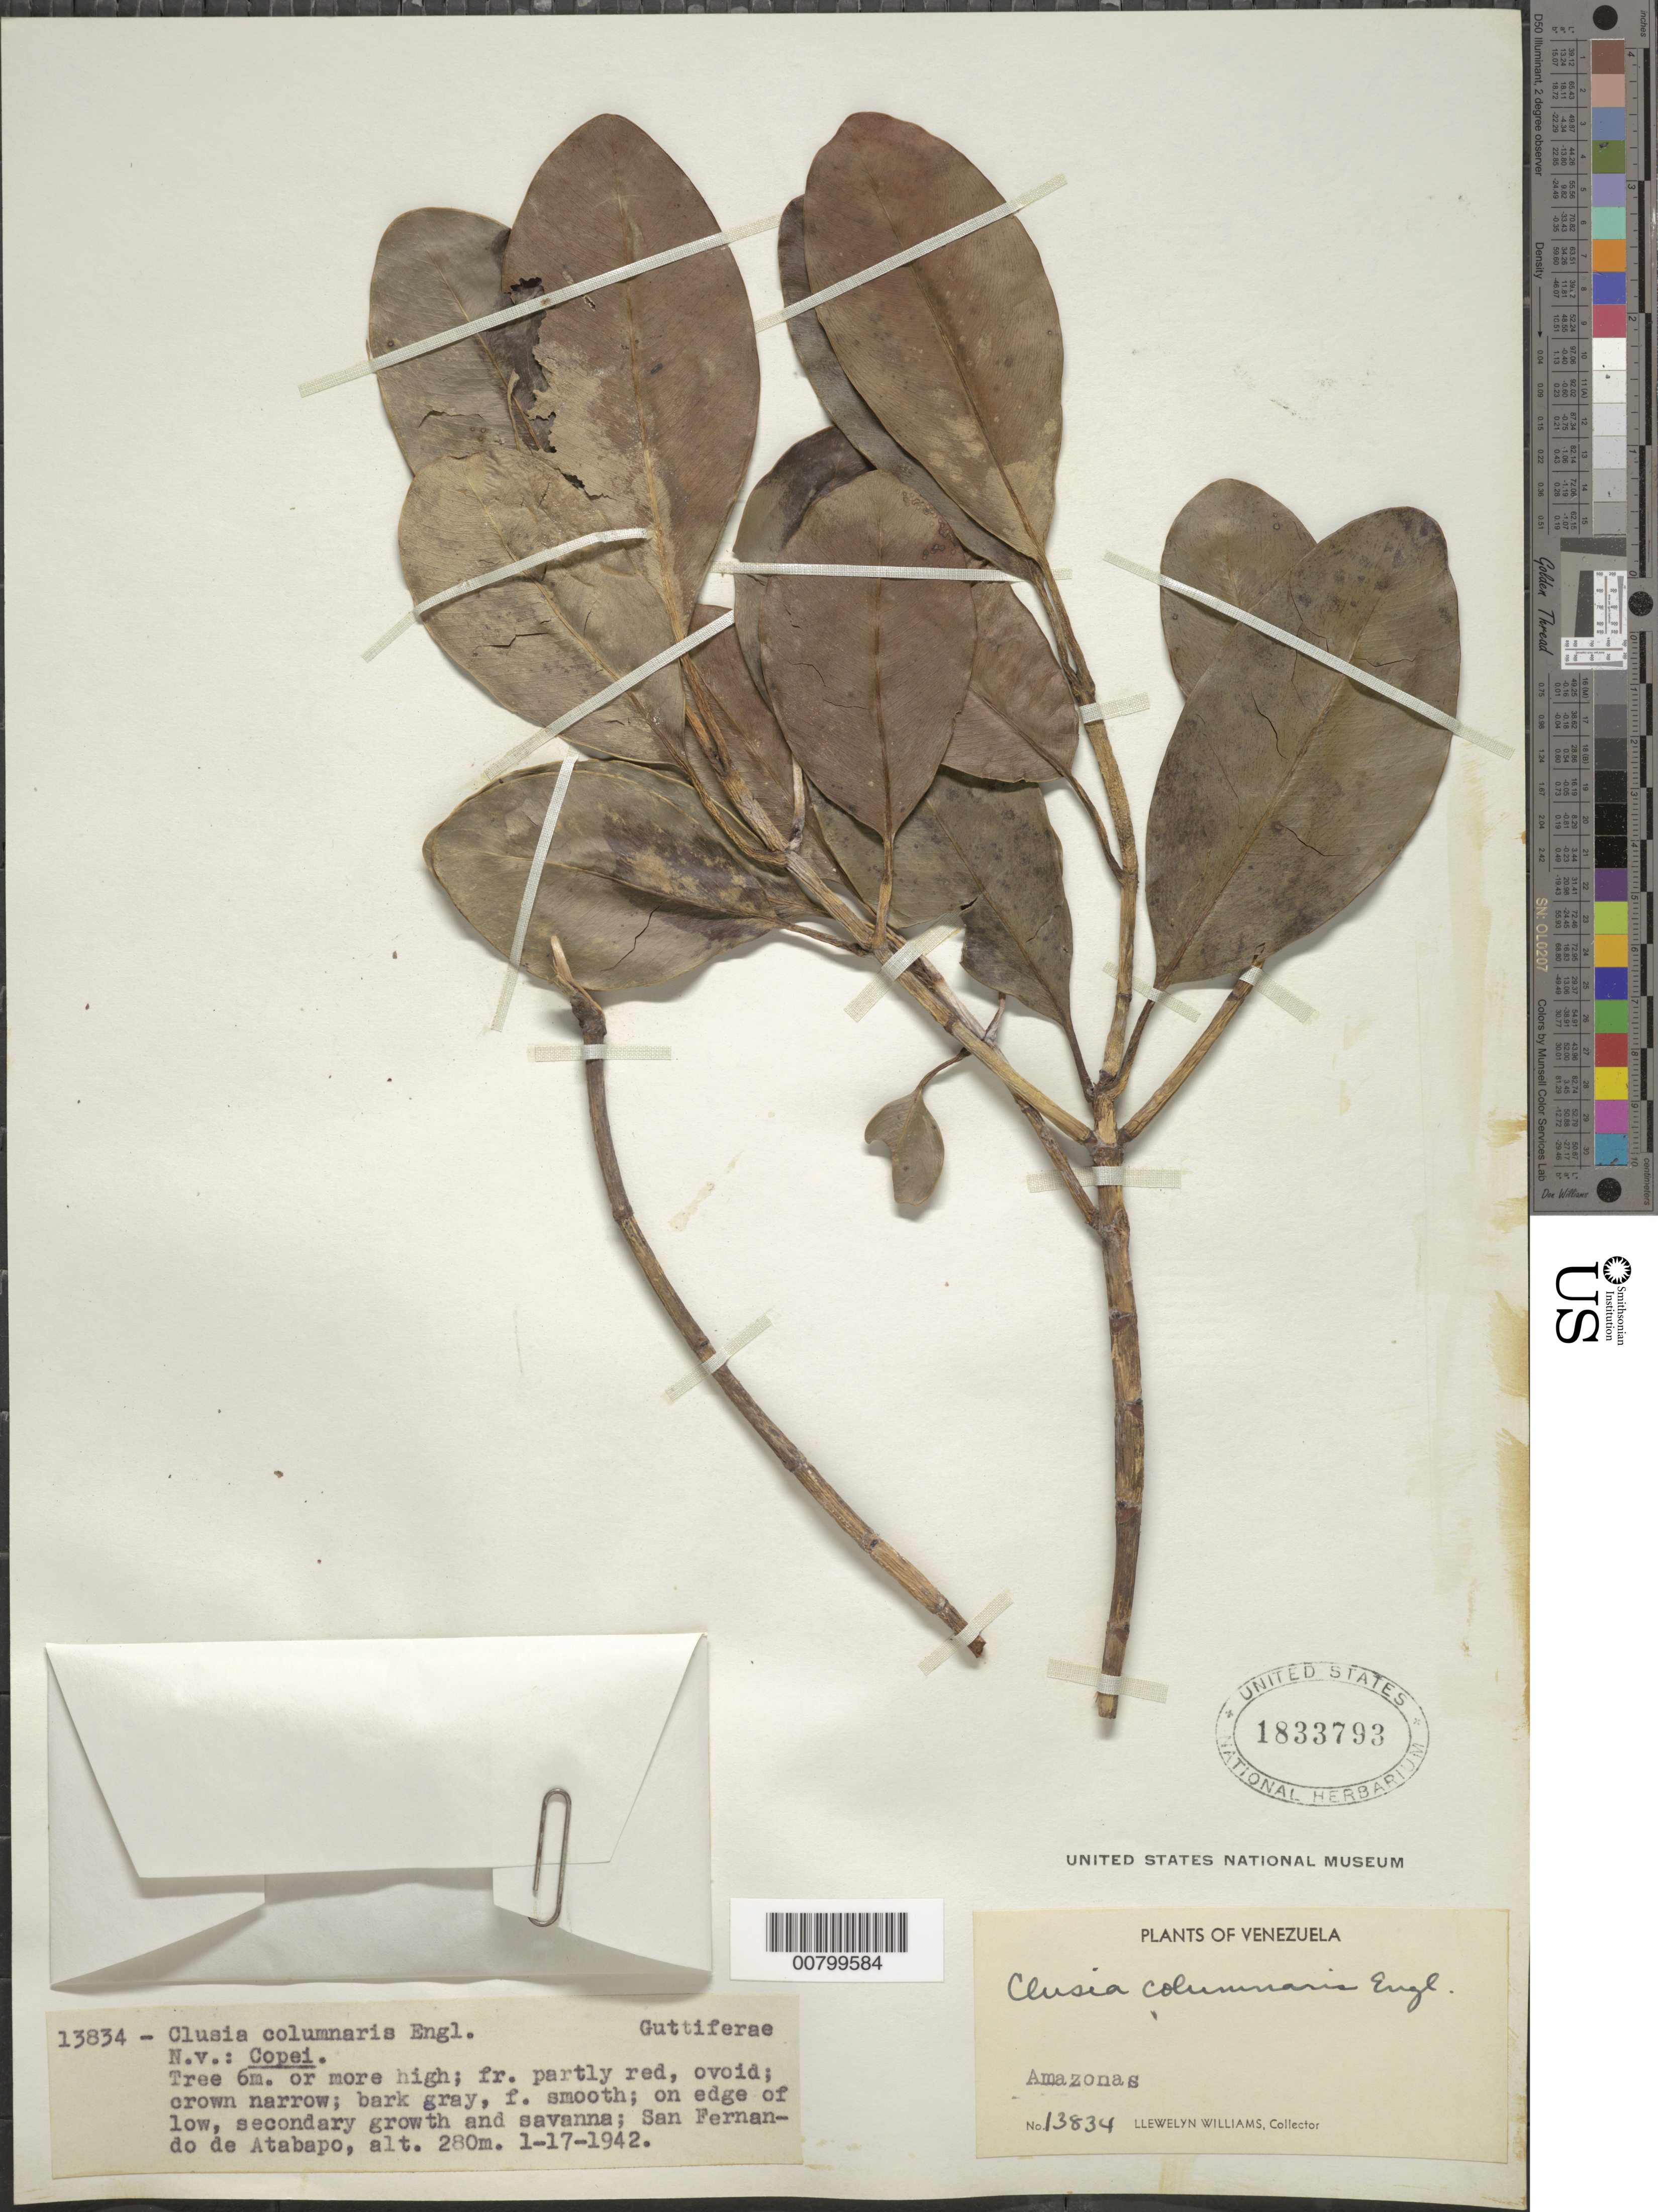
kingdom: Plantae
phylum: Tracheophyta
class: Magnoliopsida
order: Malpighiales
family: Clusiaceae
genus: Clusia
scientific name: Clusia columnaris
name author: Engl.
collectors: Ll. Williams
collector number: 13834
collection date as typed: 17-Jan-42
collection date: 1942-01-17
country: Venezuela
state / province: Amazonas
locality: San Fernando de Atabapo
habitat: Margin of savanna and secondary growth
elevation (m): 280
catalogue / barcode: US 1833793